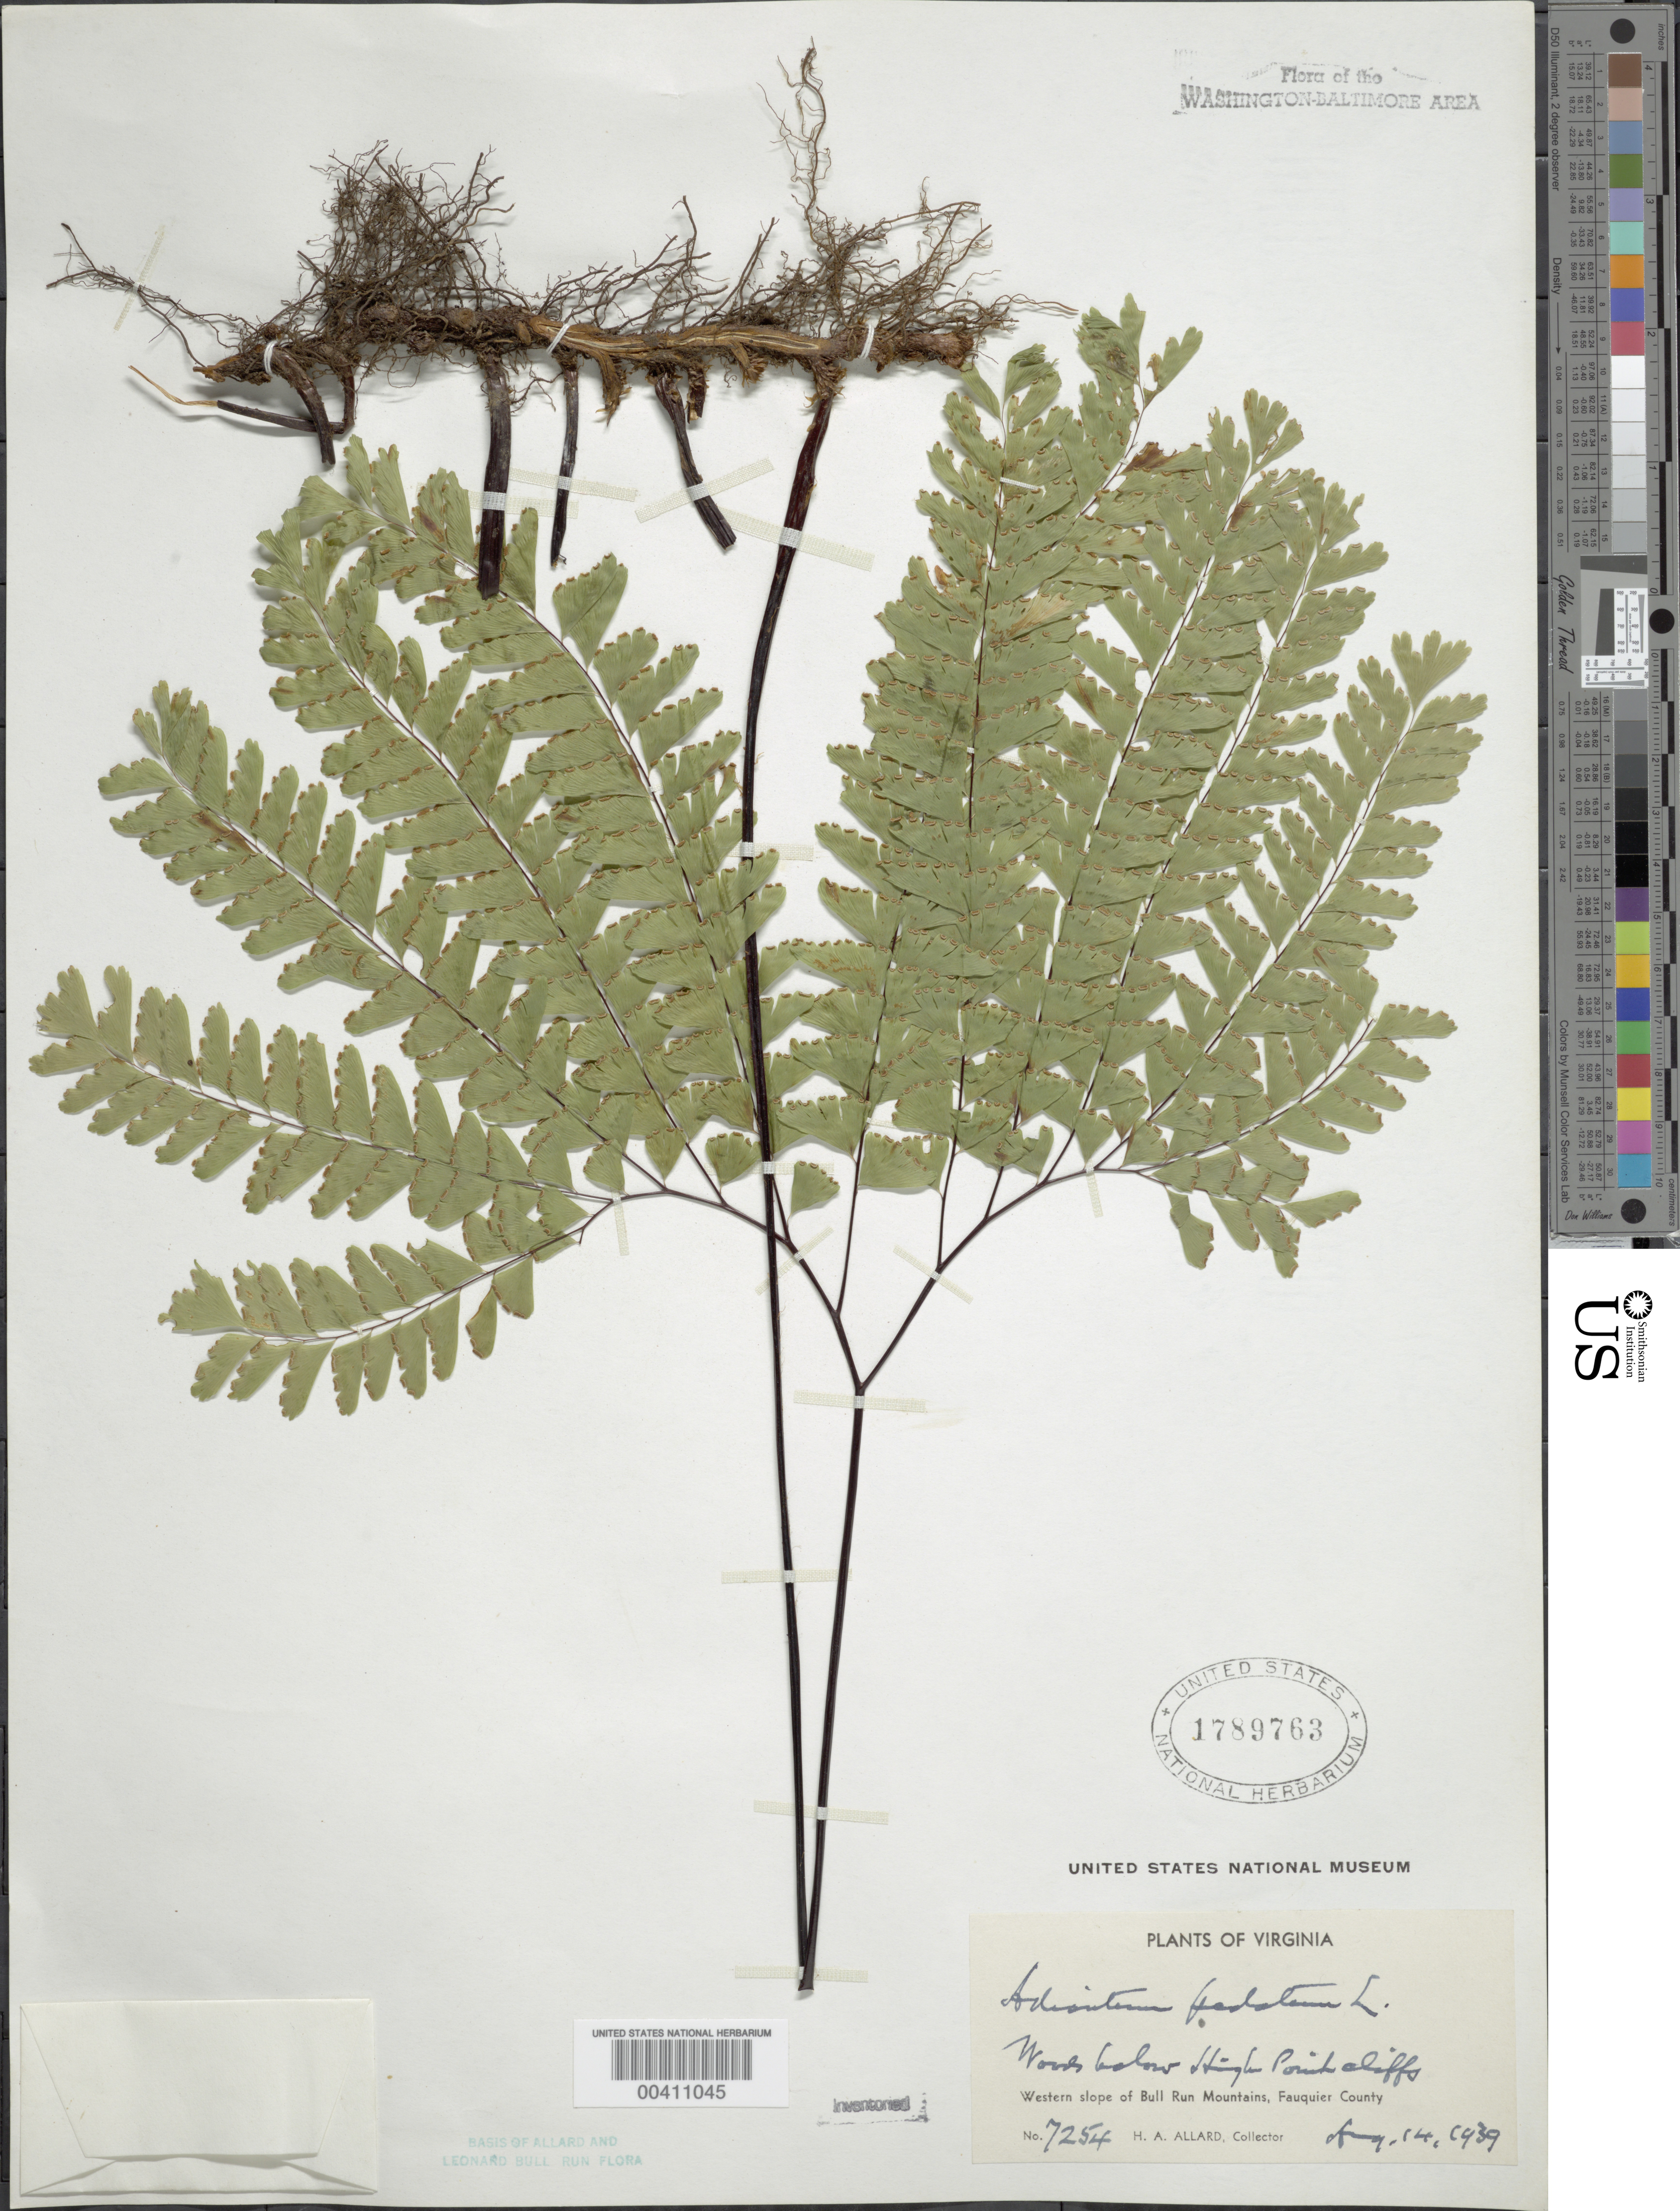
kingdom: Plantae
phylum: Tracheophyta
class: Polypodiopsida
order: Polypodiales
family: Pteridaceae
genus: Adiantum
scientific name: Adiantum pedatum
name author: L.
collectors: H. A. Allard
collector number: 7254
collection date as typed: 14 Aug 1939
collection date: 1939-08-14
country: United States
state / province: Virginia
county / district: Fauquier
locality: High Point cliffs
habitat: Woods on western slope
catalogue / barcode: US 1789763